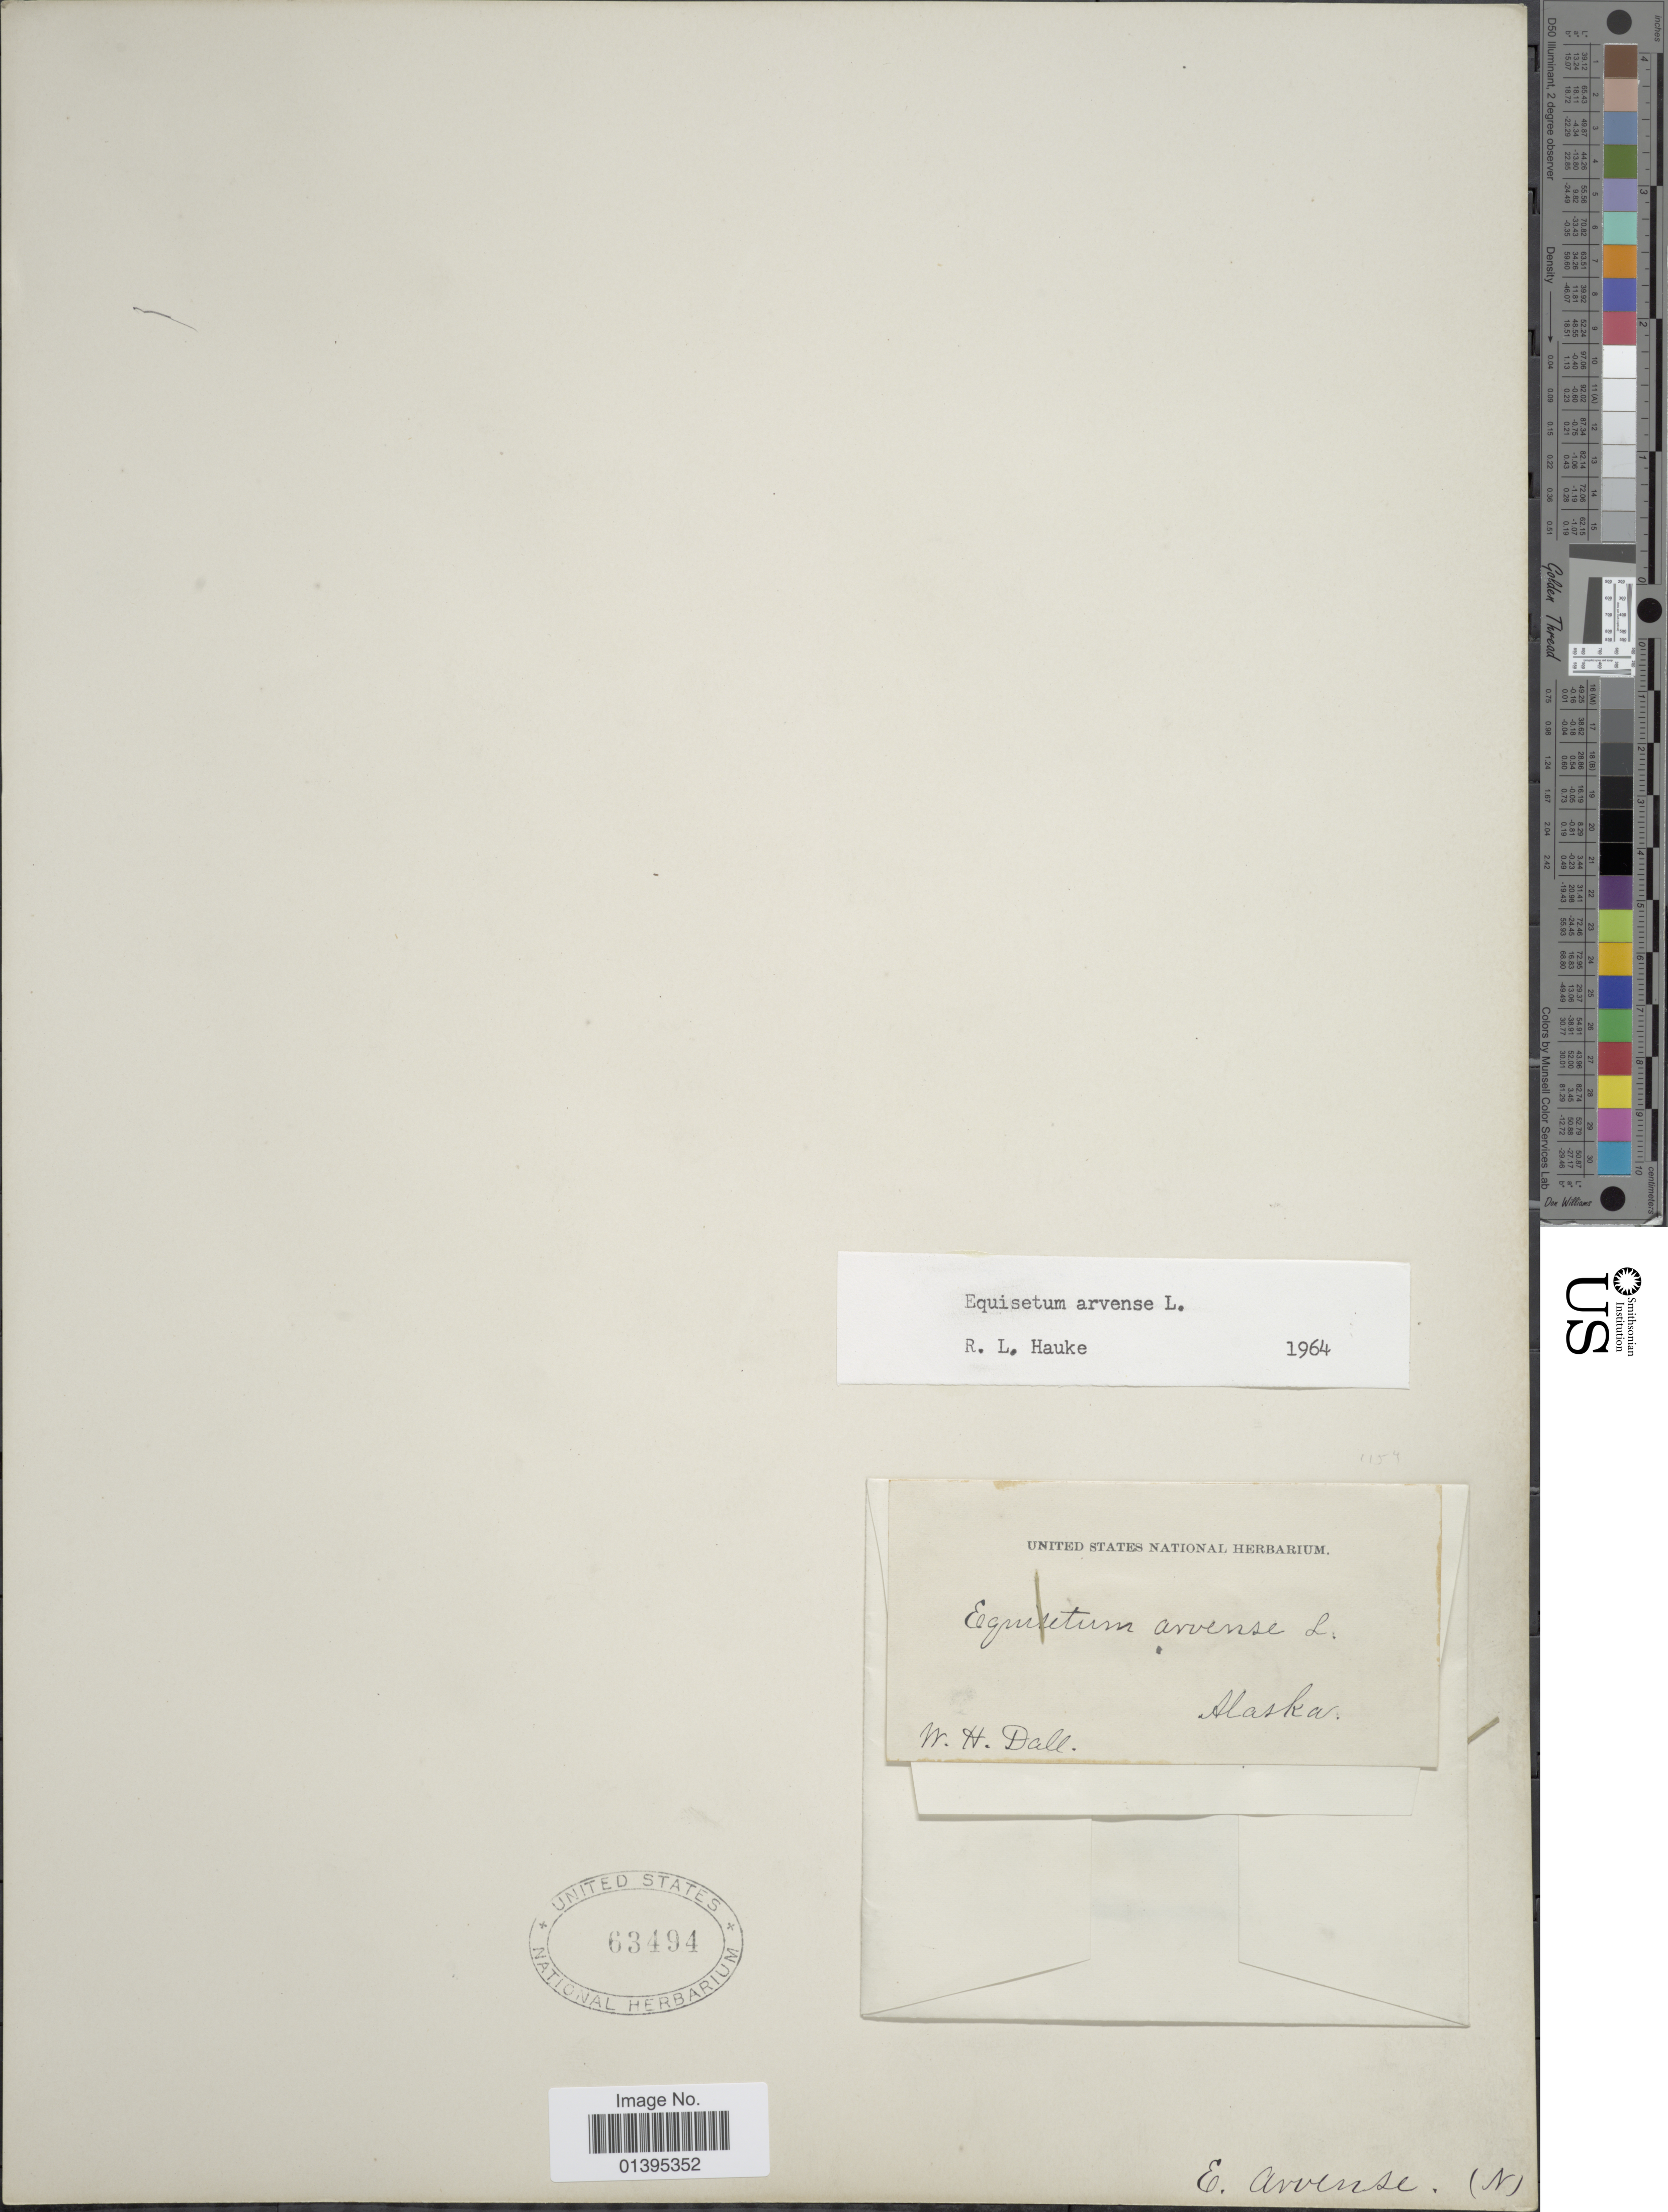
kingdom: Plantae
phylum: Tracheophyta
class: Polypodiopsida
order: Equisetales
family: Equisetaceae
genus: Equisetum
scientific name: Equisetum arvense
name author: L.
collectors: W. Dall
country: United States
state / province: Alaska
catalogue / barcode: US 63494